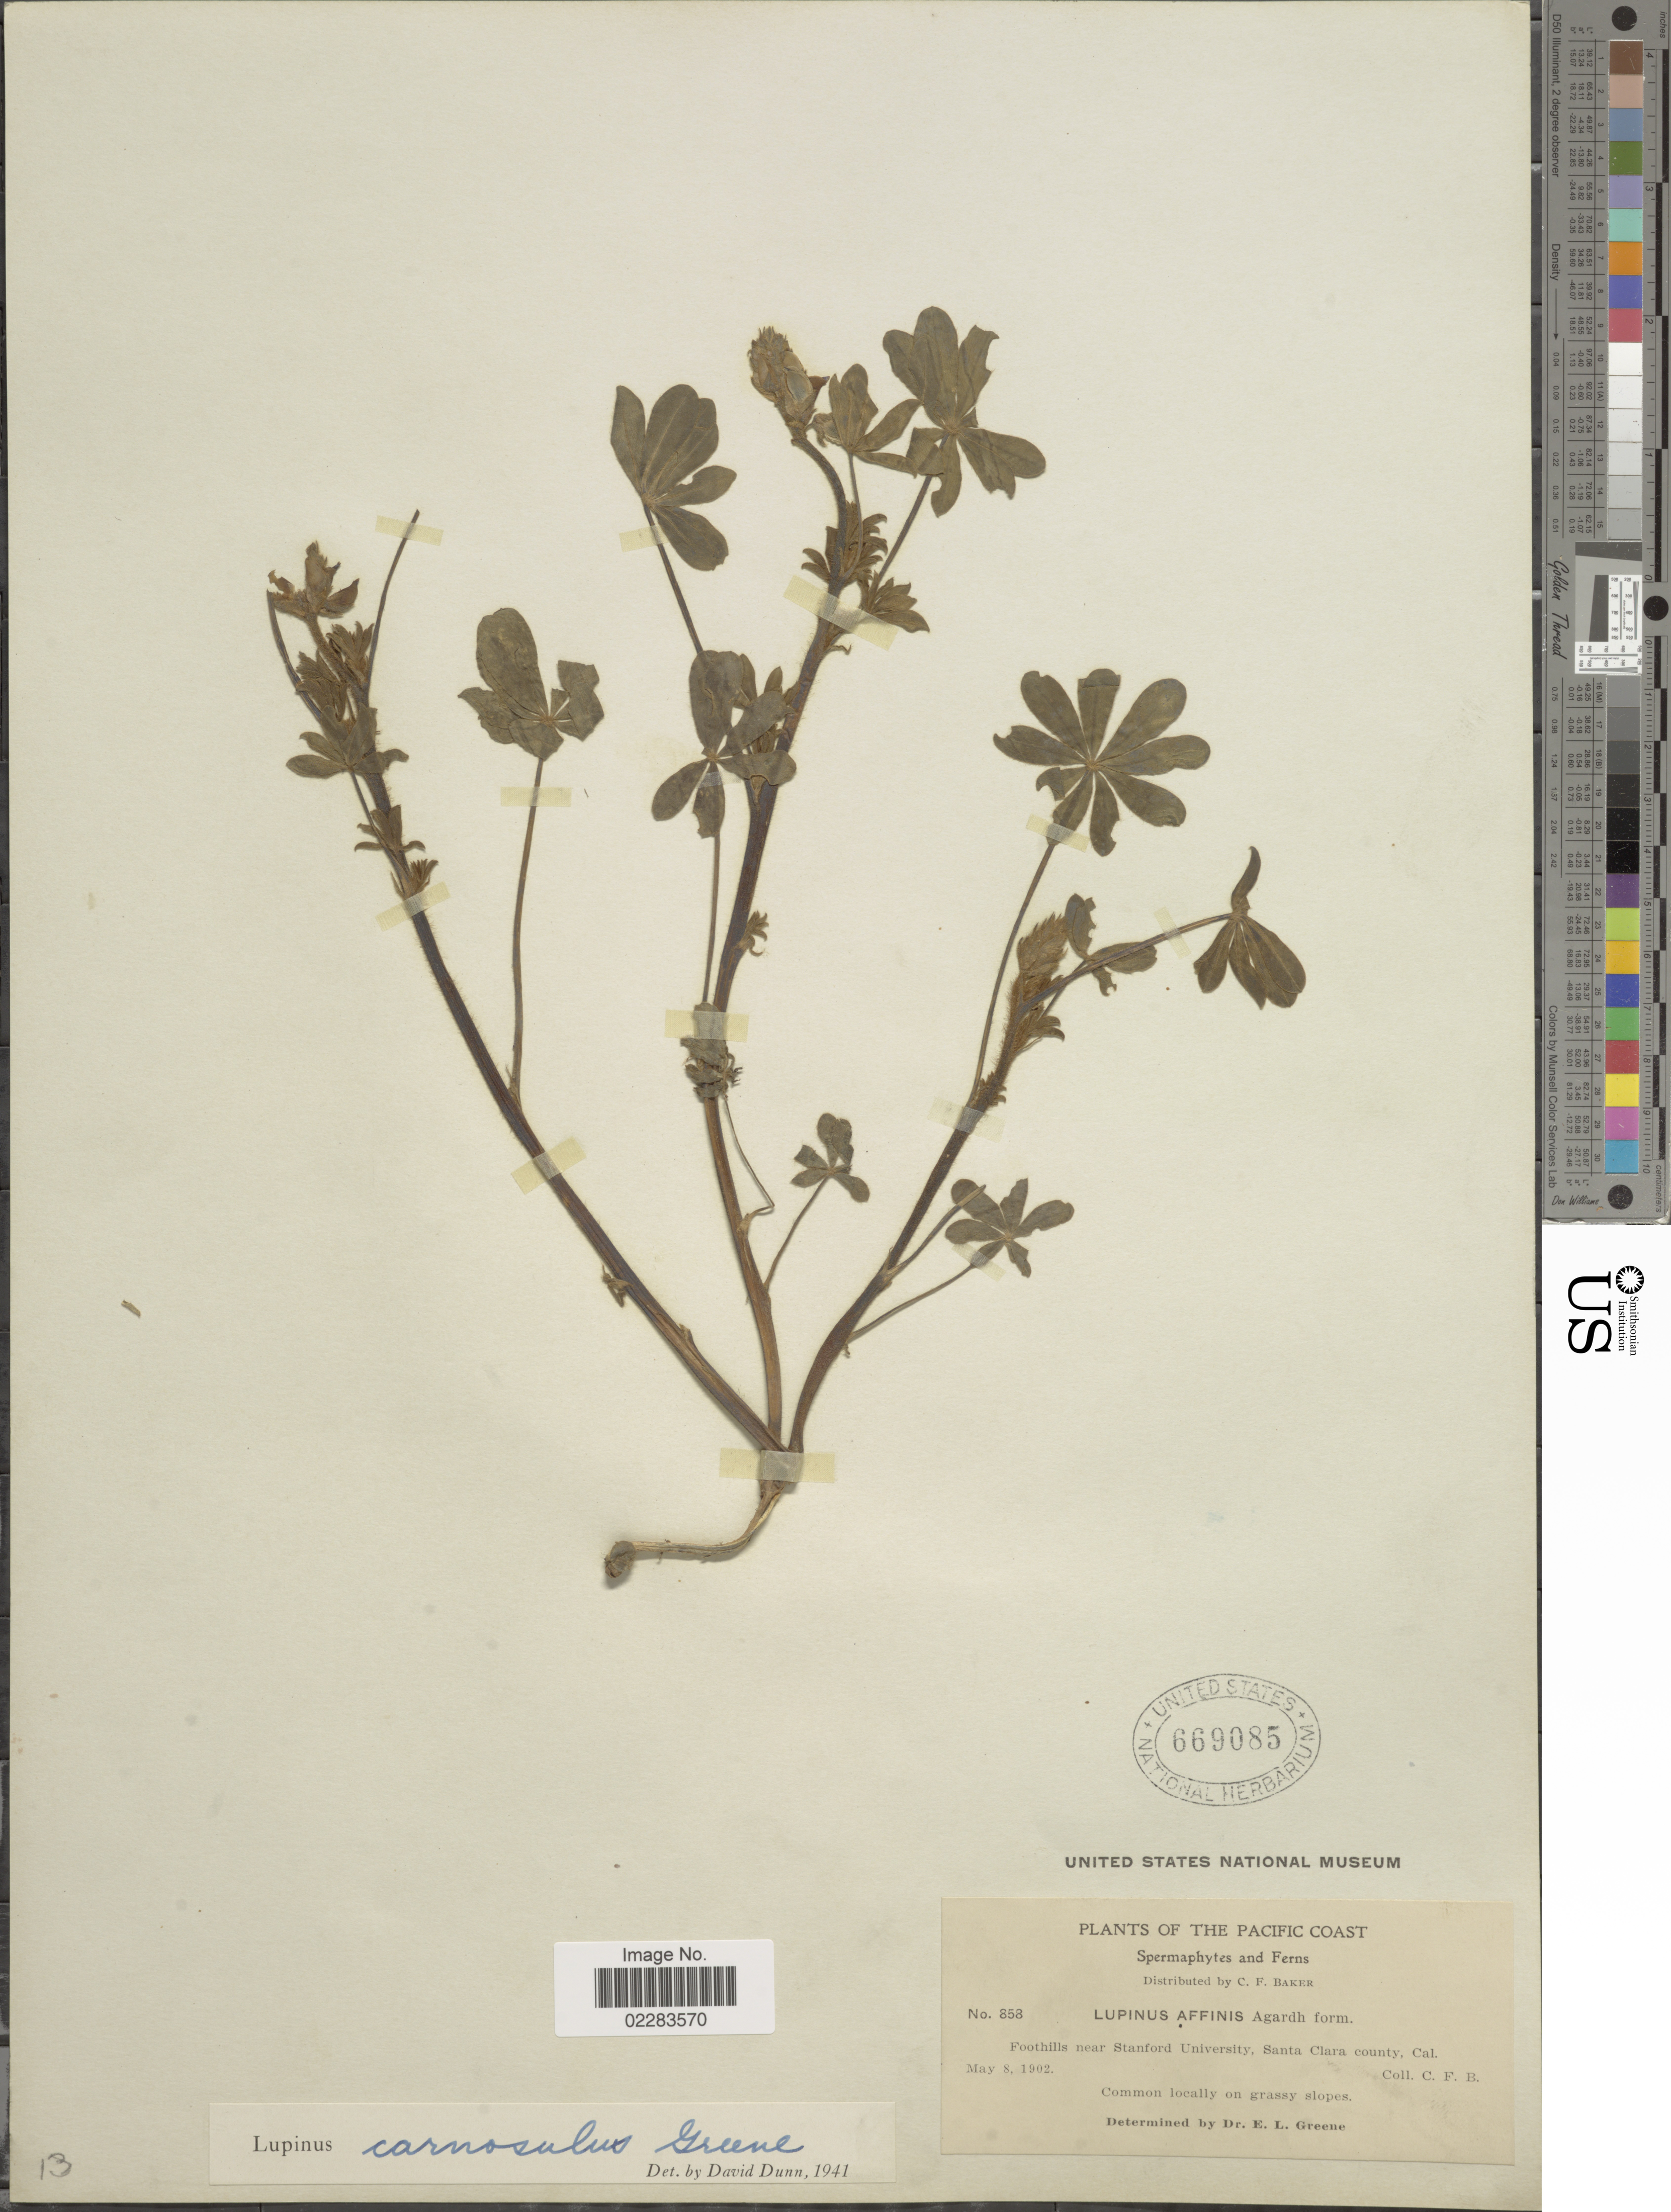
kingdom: Plantae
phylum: Tracheophyta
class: Magnoliopsida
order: Fabales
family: Fabaceae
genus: Lupinus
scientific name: Lupinus affinis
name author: J. Agardh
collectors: C. F. Baker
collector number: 858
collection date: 1902-05-08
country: United States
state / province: California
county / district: Santa Clara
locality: The Pacific Coast. Foothills near Standford University, Santa Clara County, Cal.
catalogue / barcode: US 669085